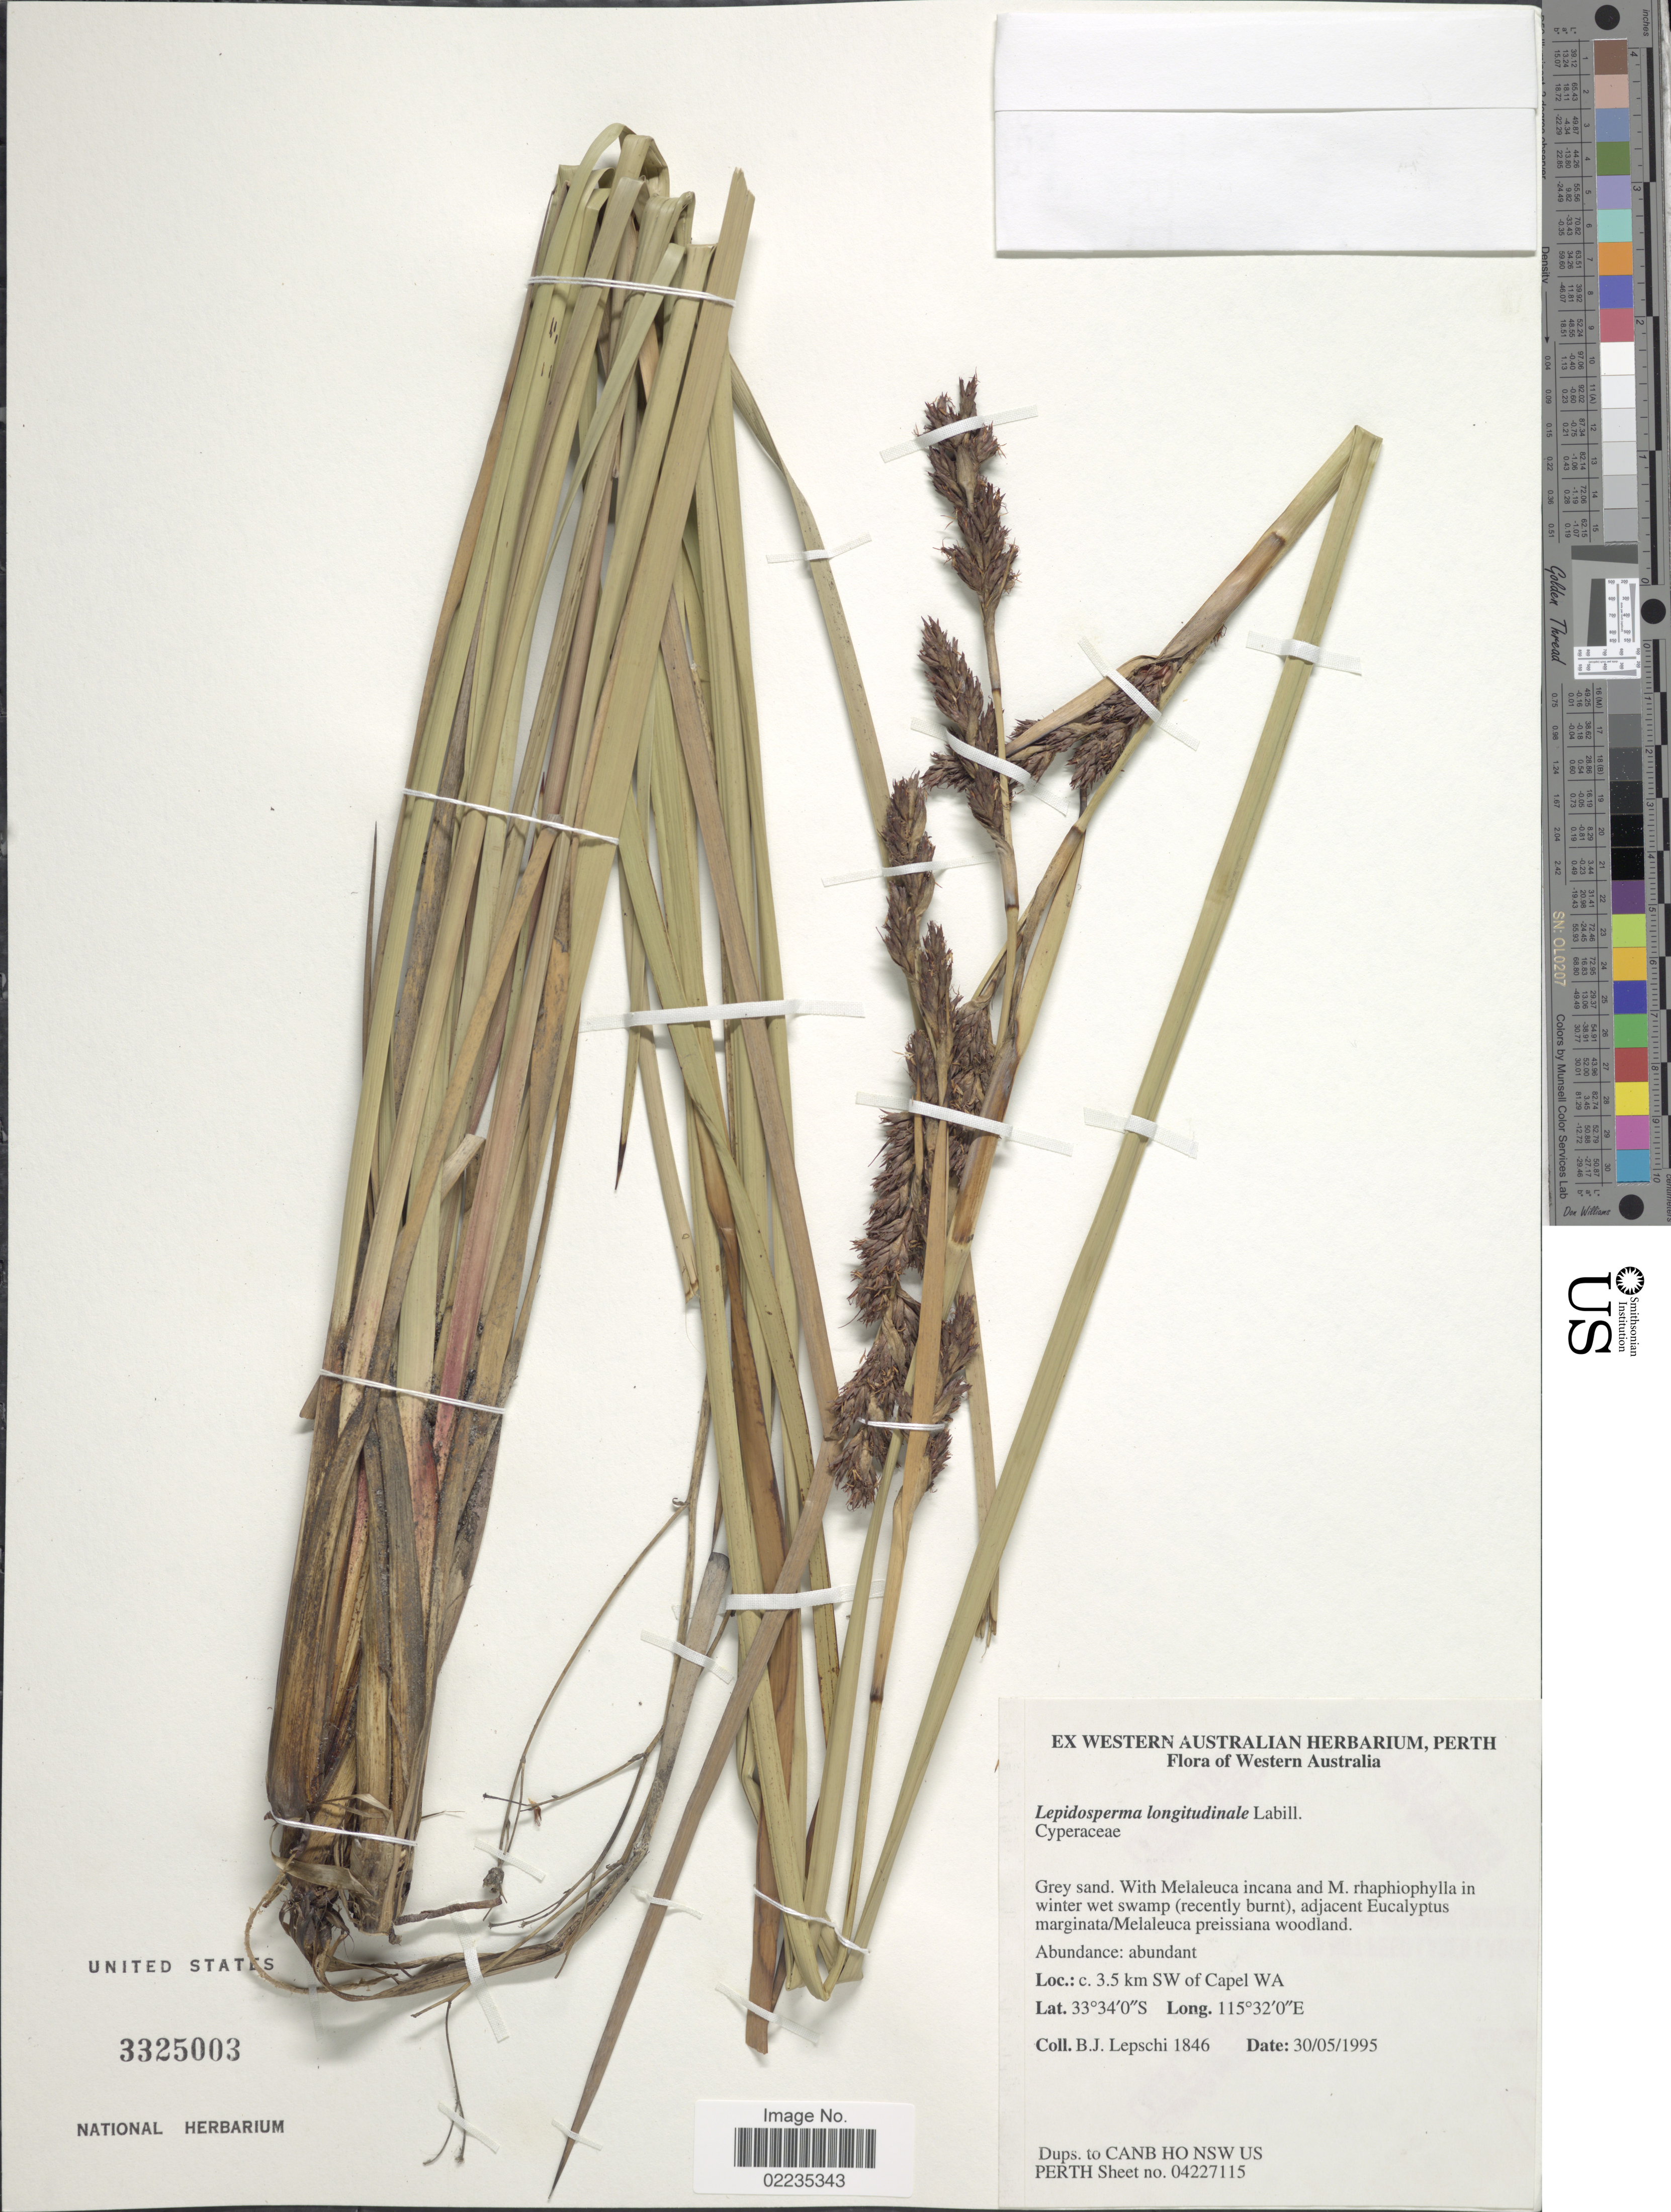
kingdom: Plantae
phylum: Tracheophyta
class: Liliopsida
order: Poales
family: Cyperaceae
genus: Lepidosperma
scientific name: Lepidosperma longitudinale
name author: Labill.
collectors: B. Lepschi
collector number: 1846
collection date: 1995-05-30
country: Australia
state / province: Western Australia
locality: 3.5 km SW of Capel WA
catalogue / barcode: US 3325003